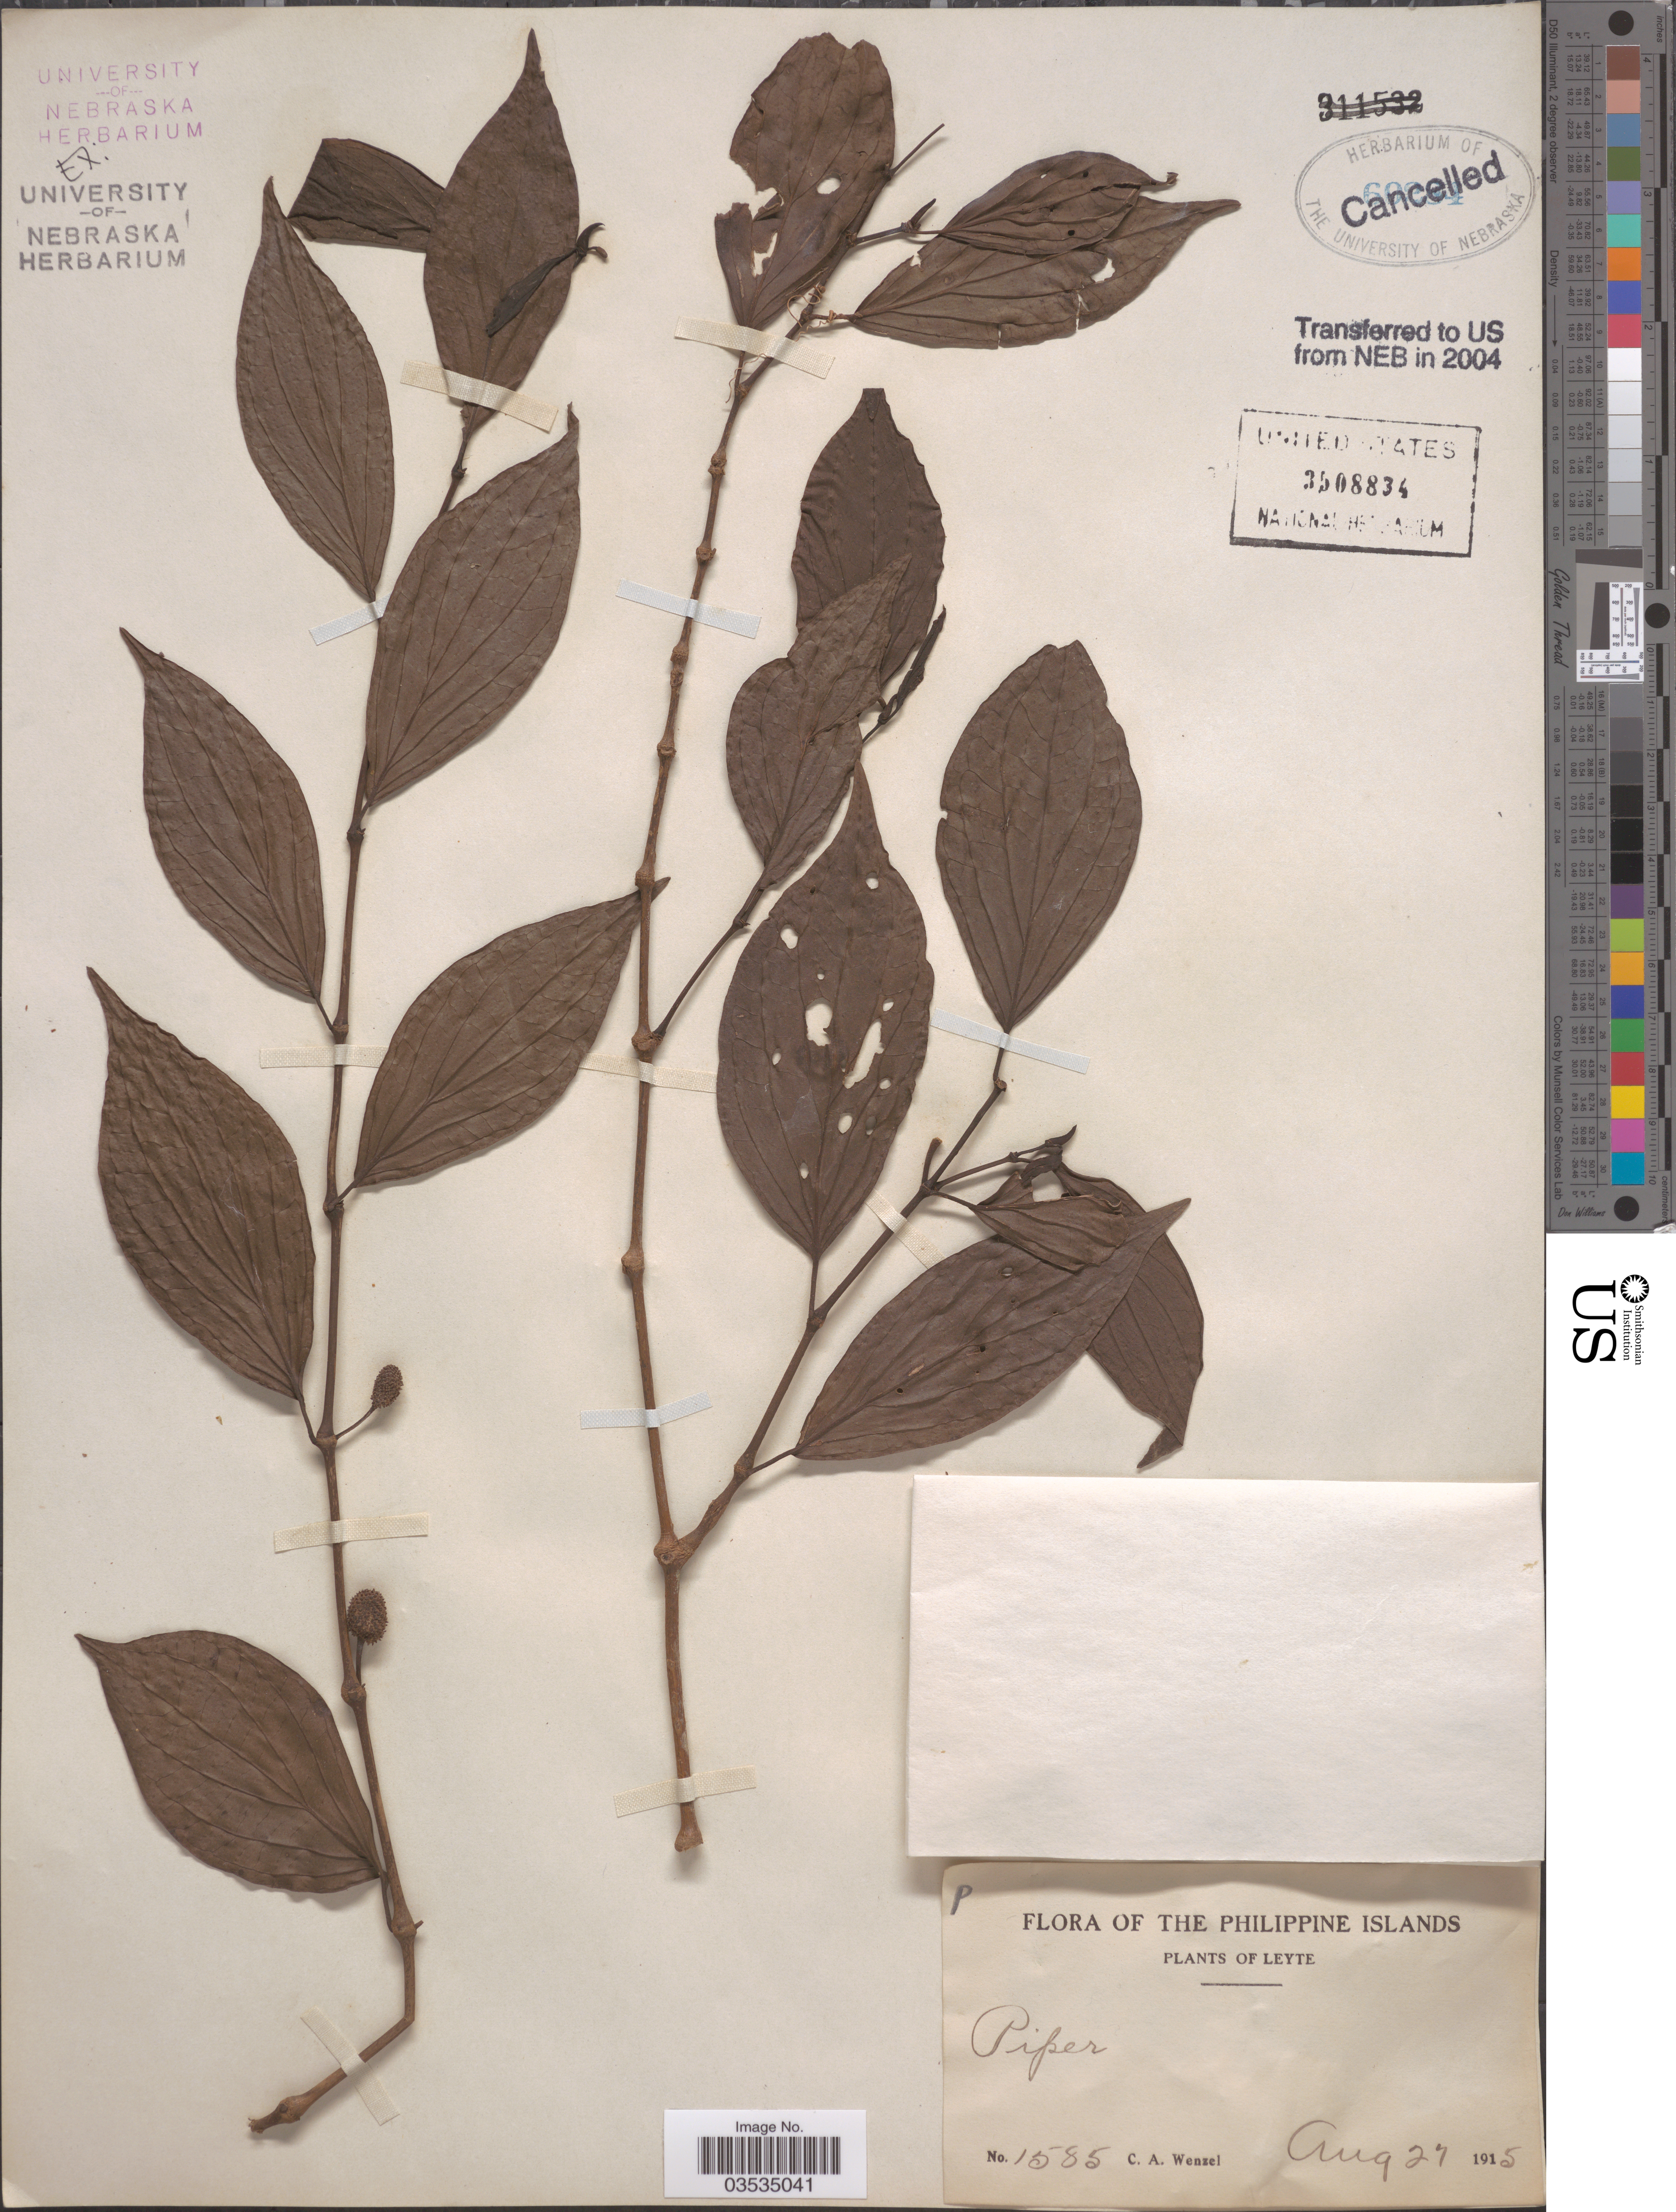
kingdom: Plantae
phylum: Tracheophyta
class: Magnoliopsida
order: Piperales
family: Piperaceae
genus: Piper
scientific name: Piper sp.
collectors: C. Wenzel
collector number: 1585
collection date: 1915-08-27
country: Philippines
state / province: Eastern Visayas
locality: Philippine Islands. Leyte.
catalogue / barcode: US 3508834